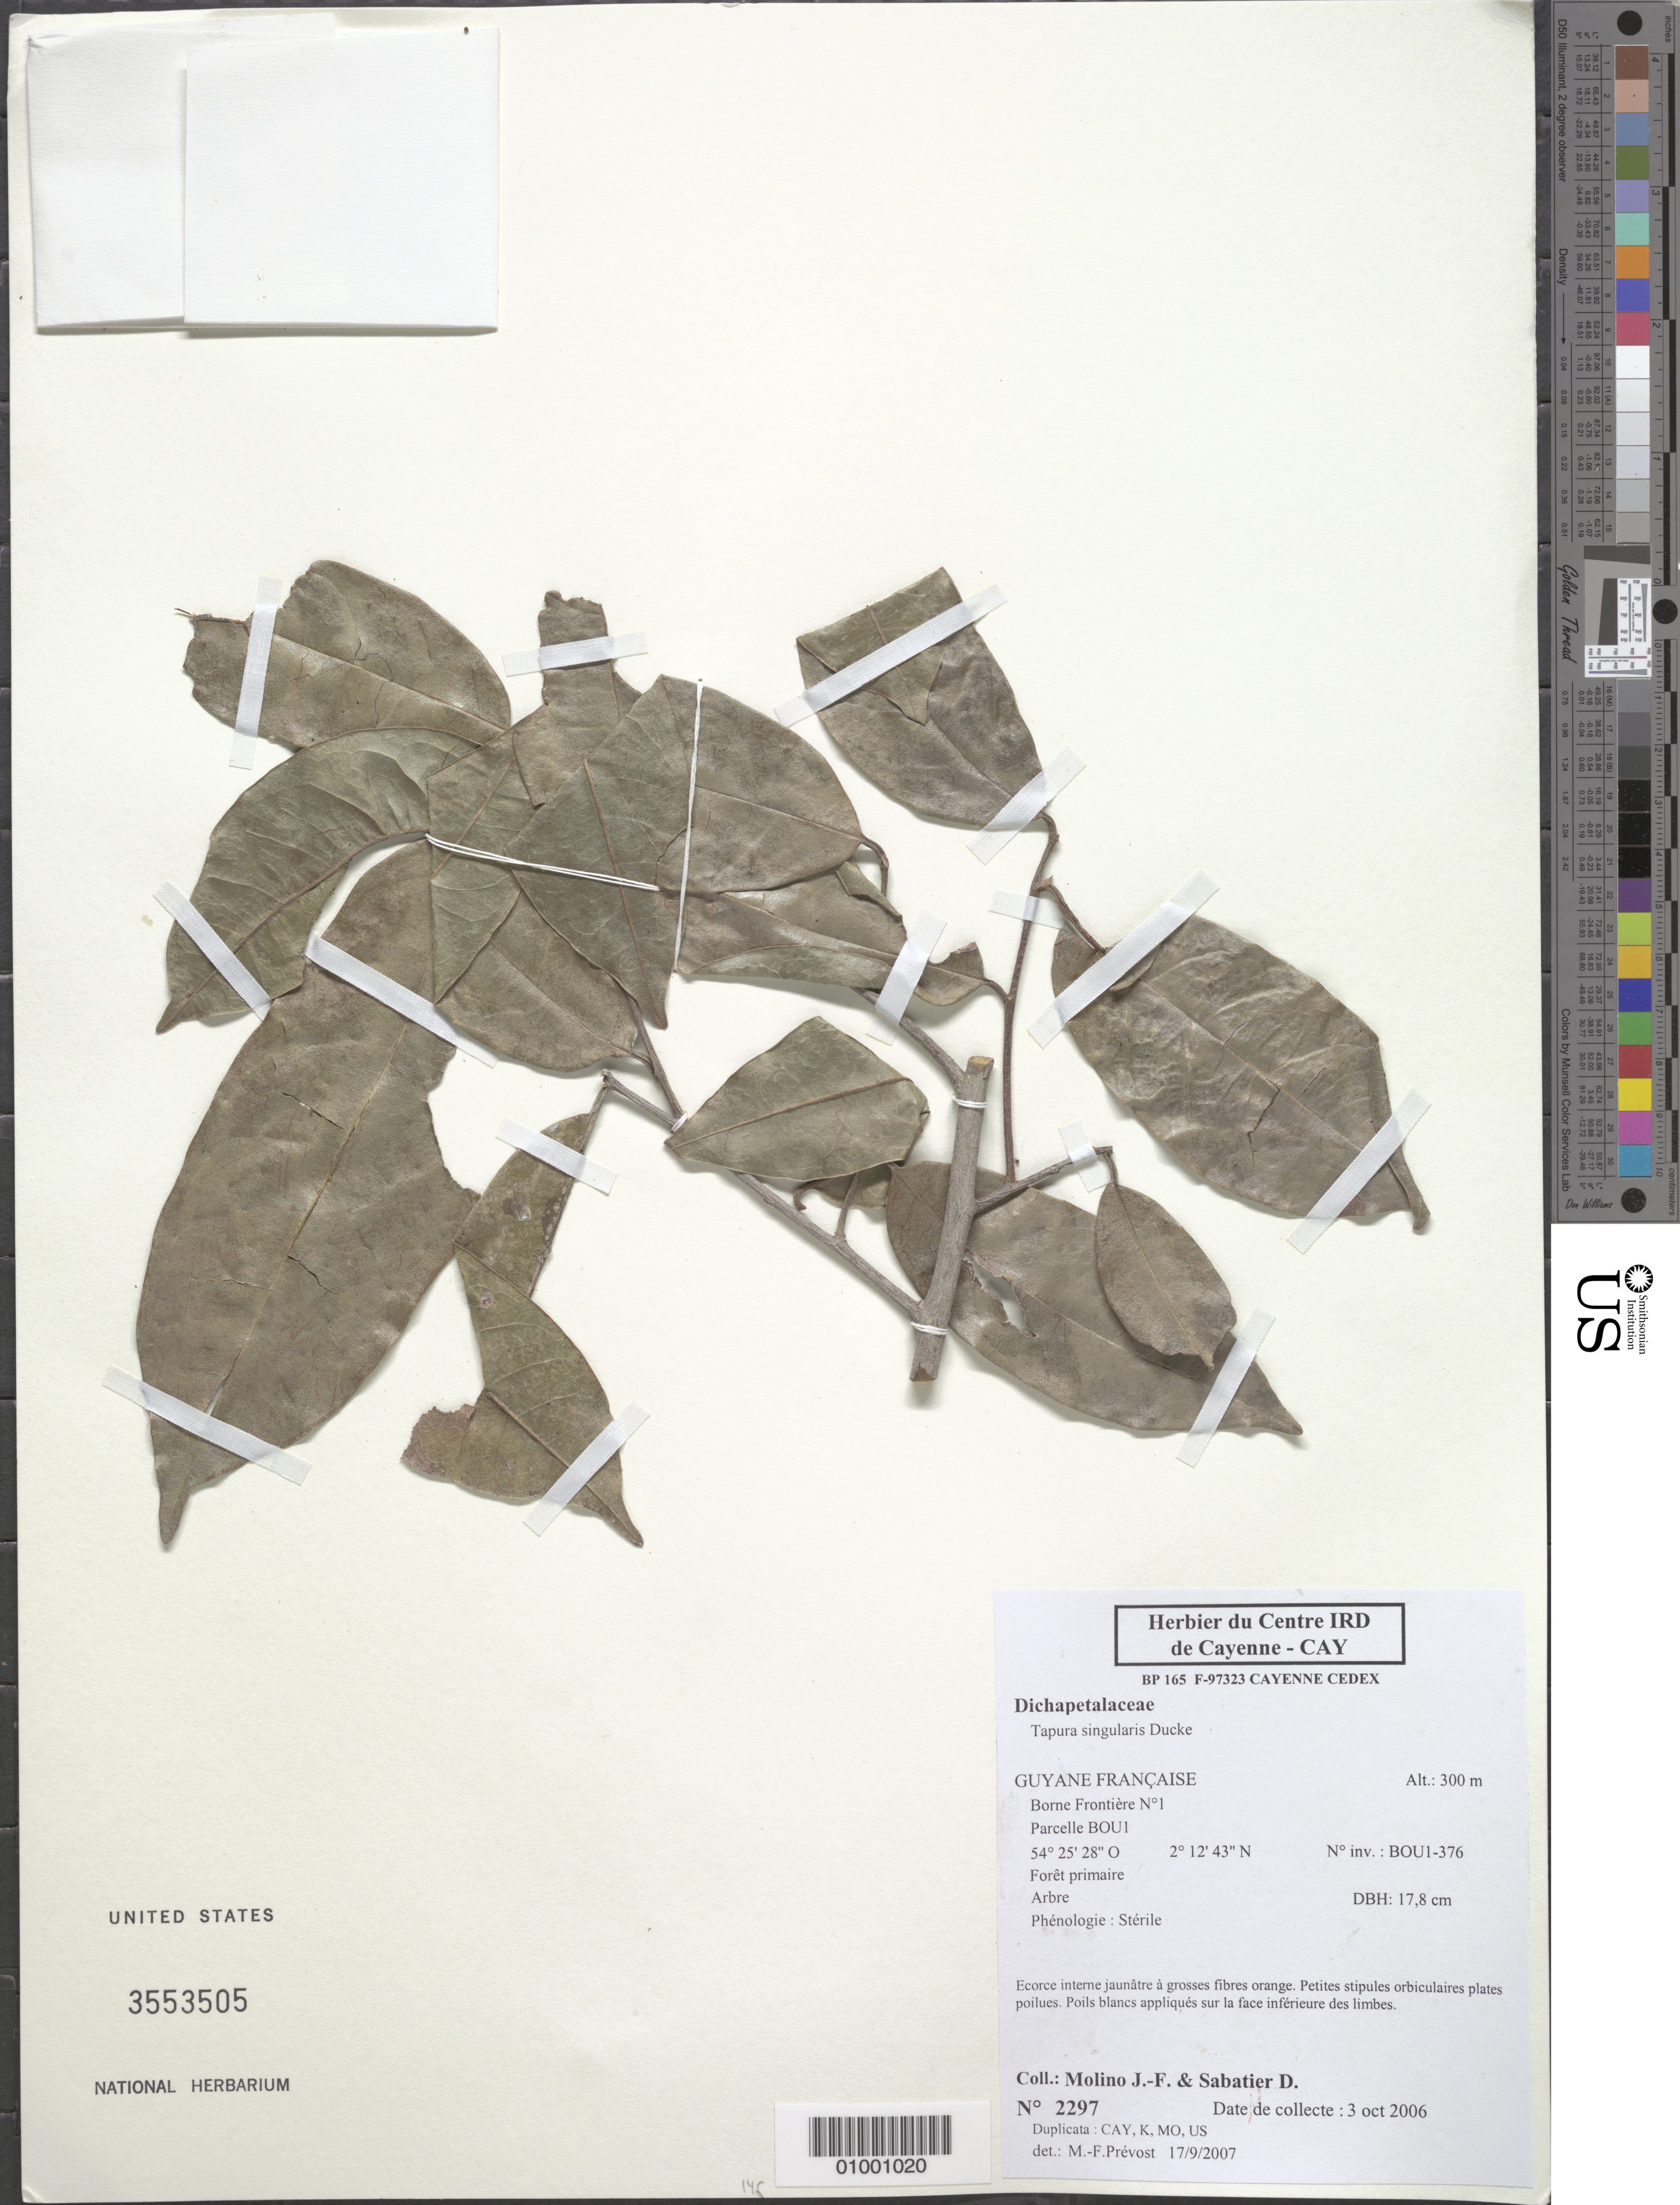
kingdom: Plantae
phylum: Tracheophyta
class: Magnoliopsida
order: Malpighiales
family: Dichapetalaceae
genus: Tapura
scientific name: Tapura singularis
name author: Ducke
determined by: Prévost, M.-F.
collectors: J. Molino & D. Sabatier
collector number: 2297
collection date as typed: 3-Oct-06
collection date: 2006-10-03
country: French Guiana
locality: Borne Frontiere Nº1, Parcelle BOU1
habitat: Foret primaire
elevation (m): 300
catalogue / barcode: US 3553505